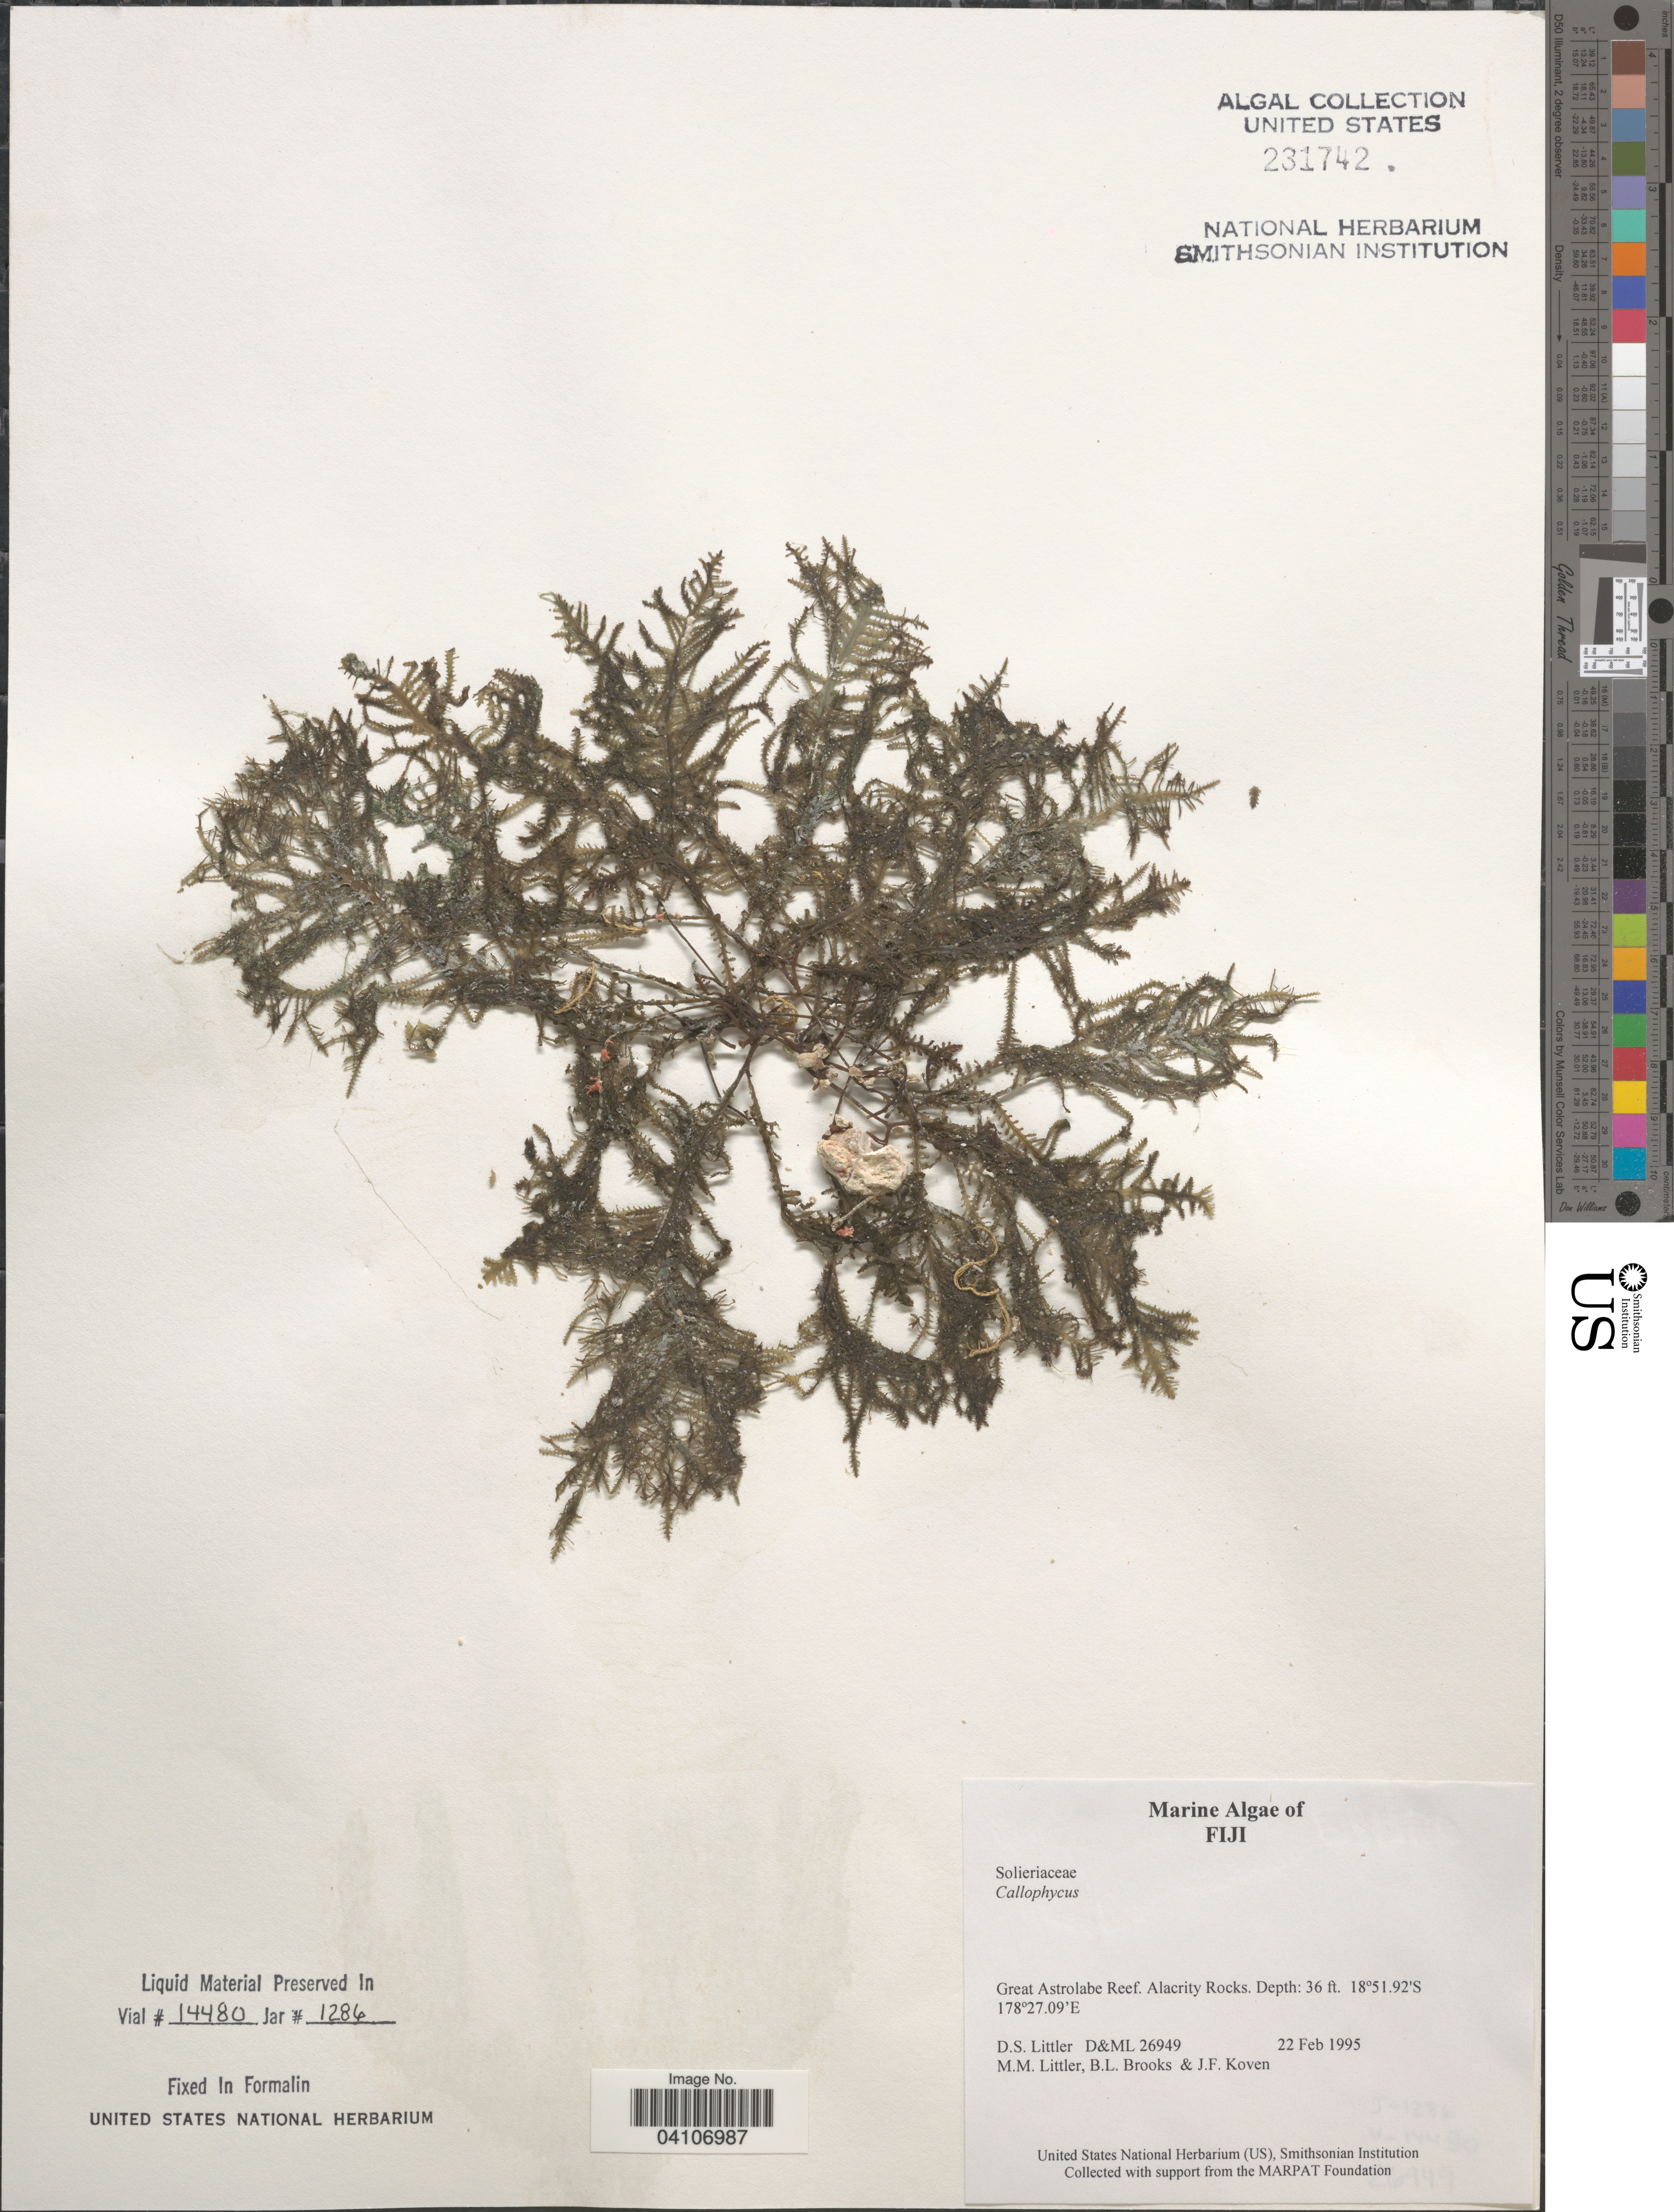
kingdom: Plantae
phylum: Rhodophyta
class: Florideophyceae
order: Gigartinales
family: Solieriaceae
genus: Callophycus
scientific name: Callophycus sp.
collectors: D. S. Littler, B. Brooks & J. Koven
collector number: D&ML26949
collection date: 1995-02-22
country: Fiji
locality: Great Astrolabe Reef. Alacrity Rocks.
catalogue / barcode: US 231742